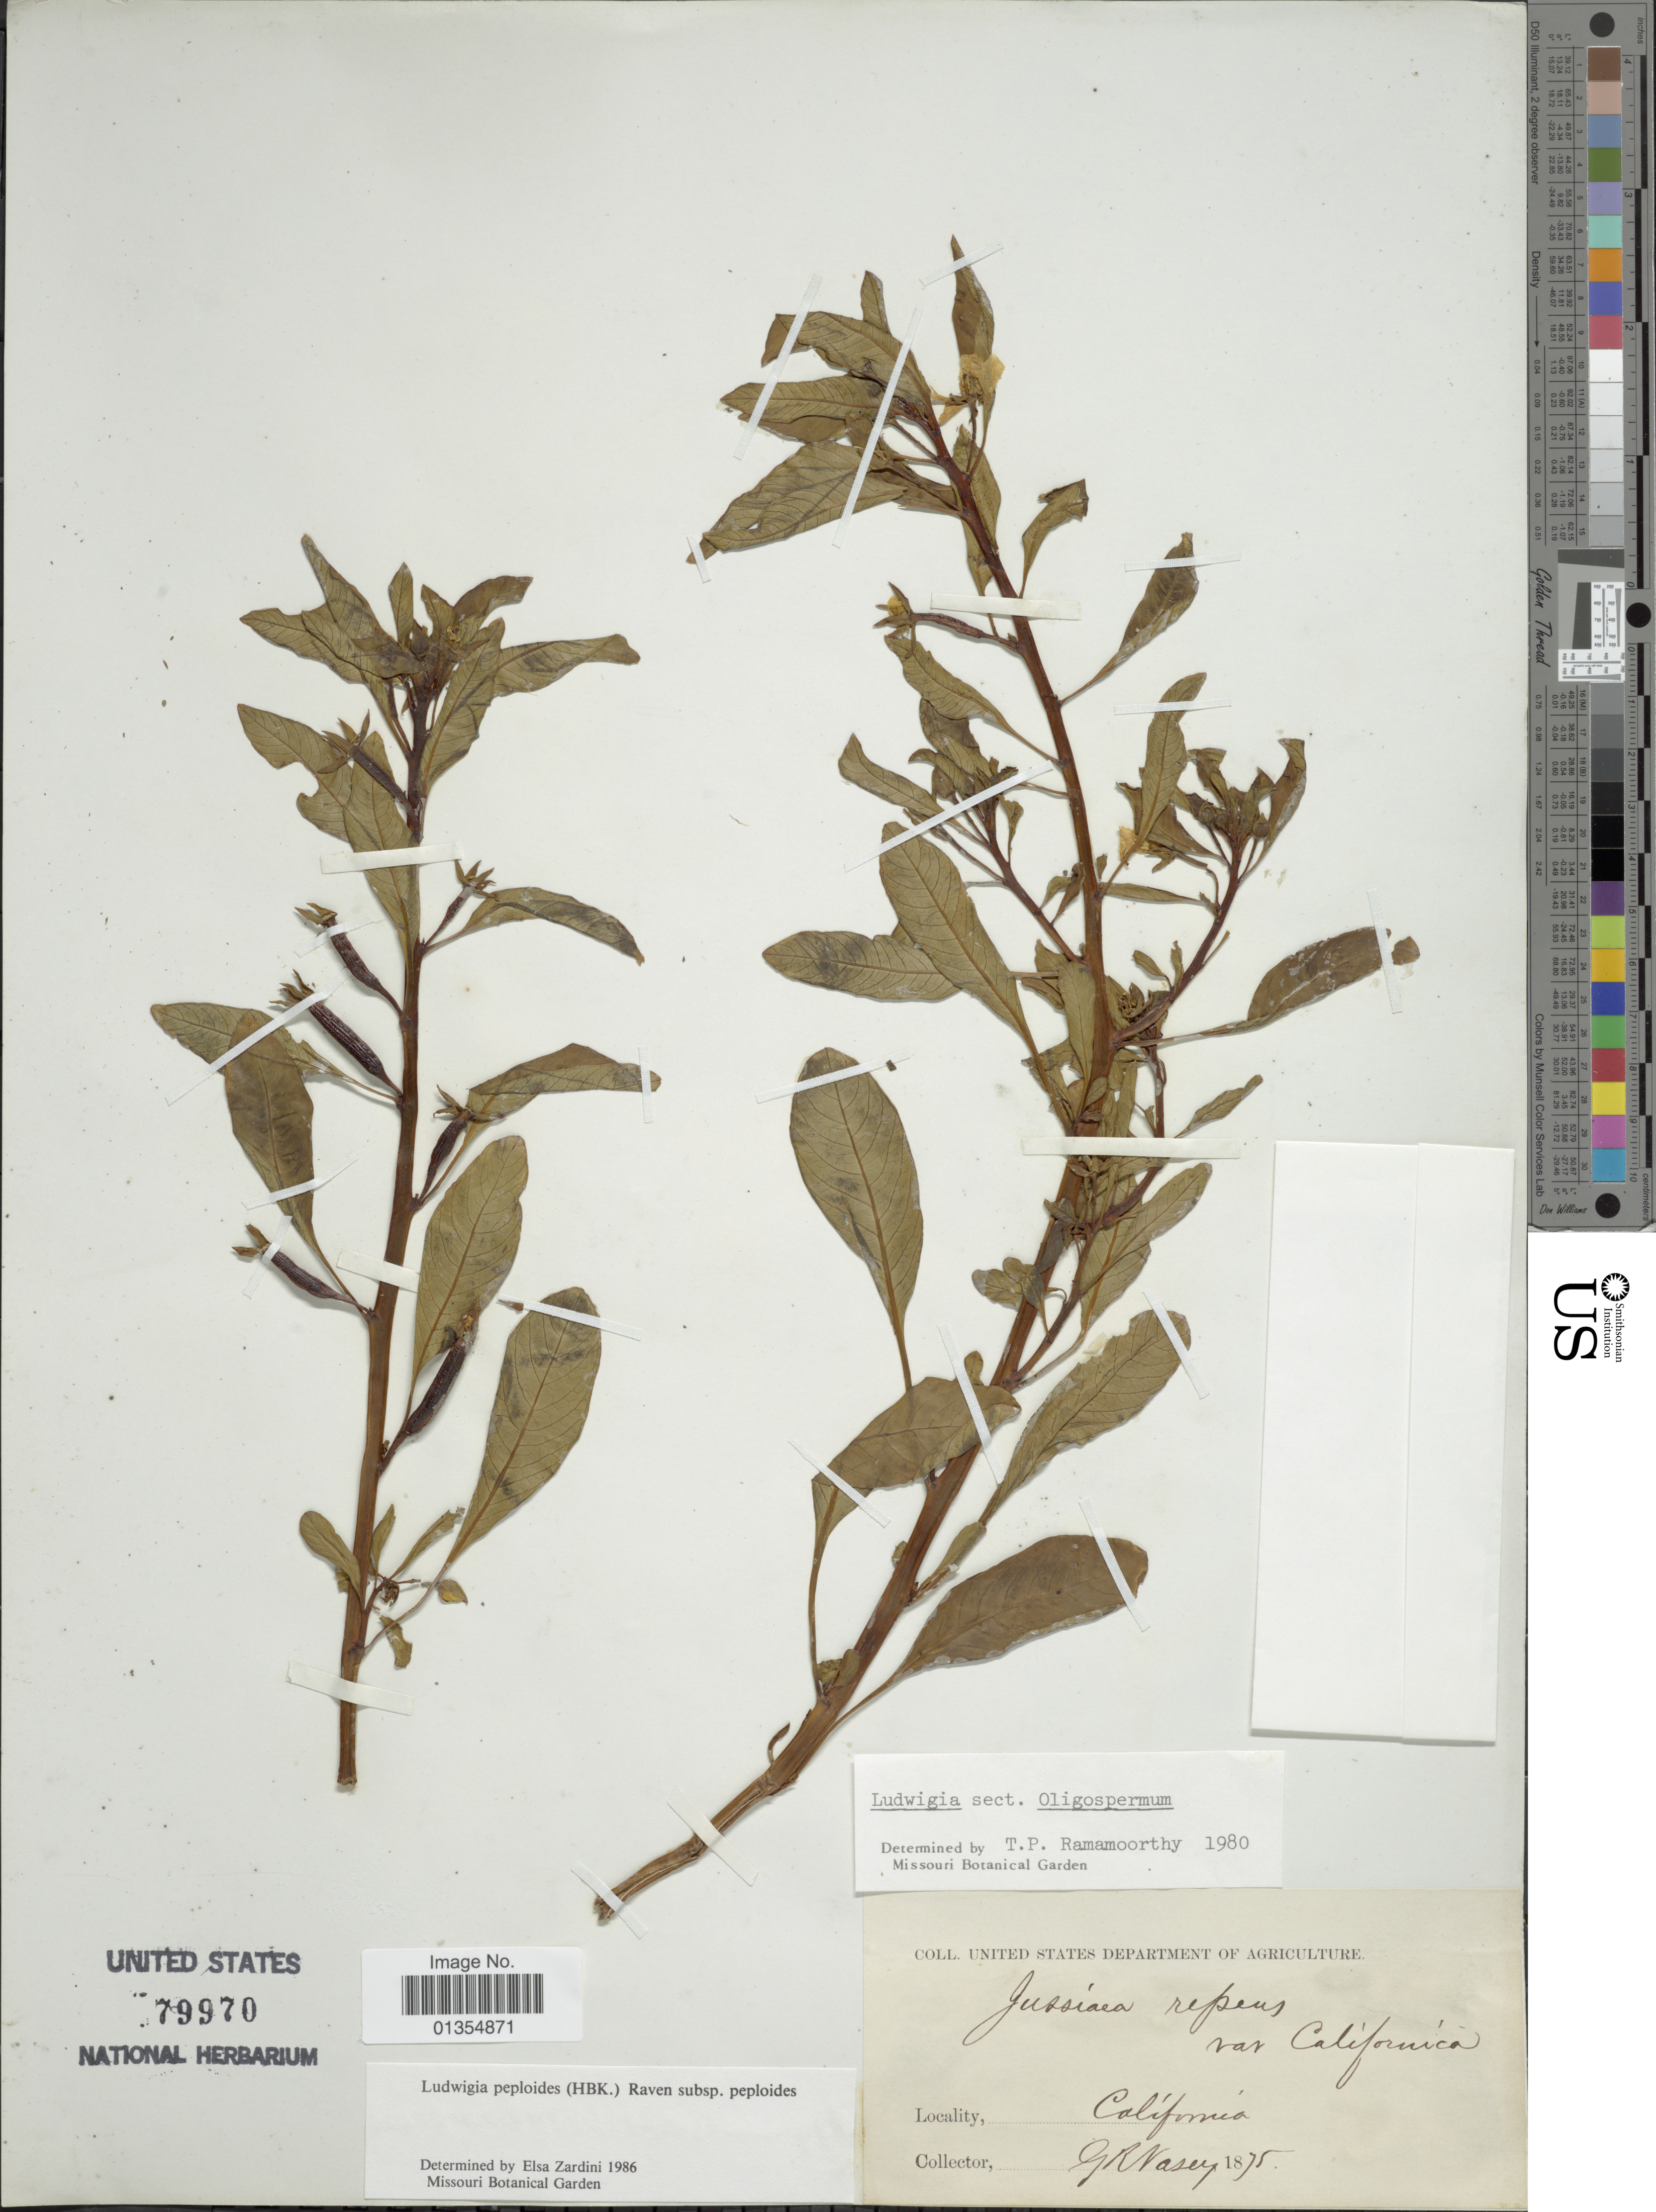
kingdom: Plantae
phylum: Tracheophyta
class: Magnoliopsida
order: Myrtales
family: Onagraceae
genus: Ludwigia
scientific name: Ludwigia peploides subsp. peploides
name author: (Kunth) P.H. Raven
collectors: G. R. Vasey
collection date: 1875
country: United States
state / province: California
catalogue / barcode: US 79970